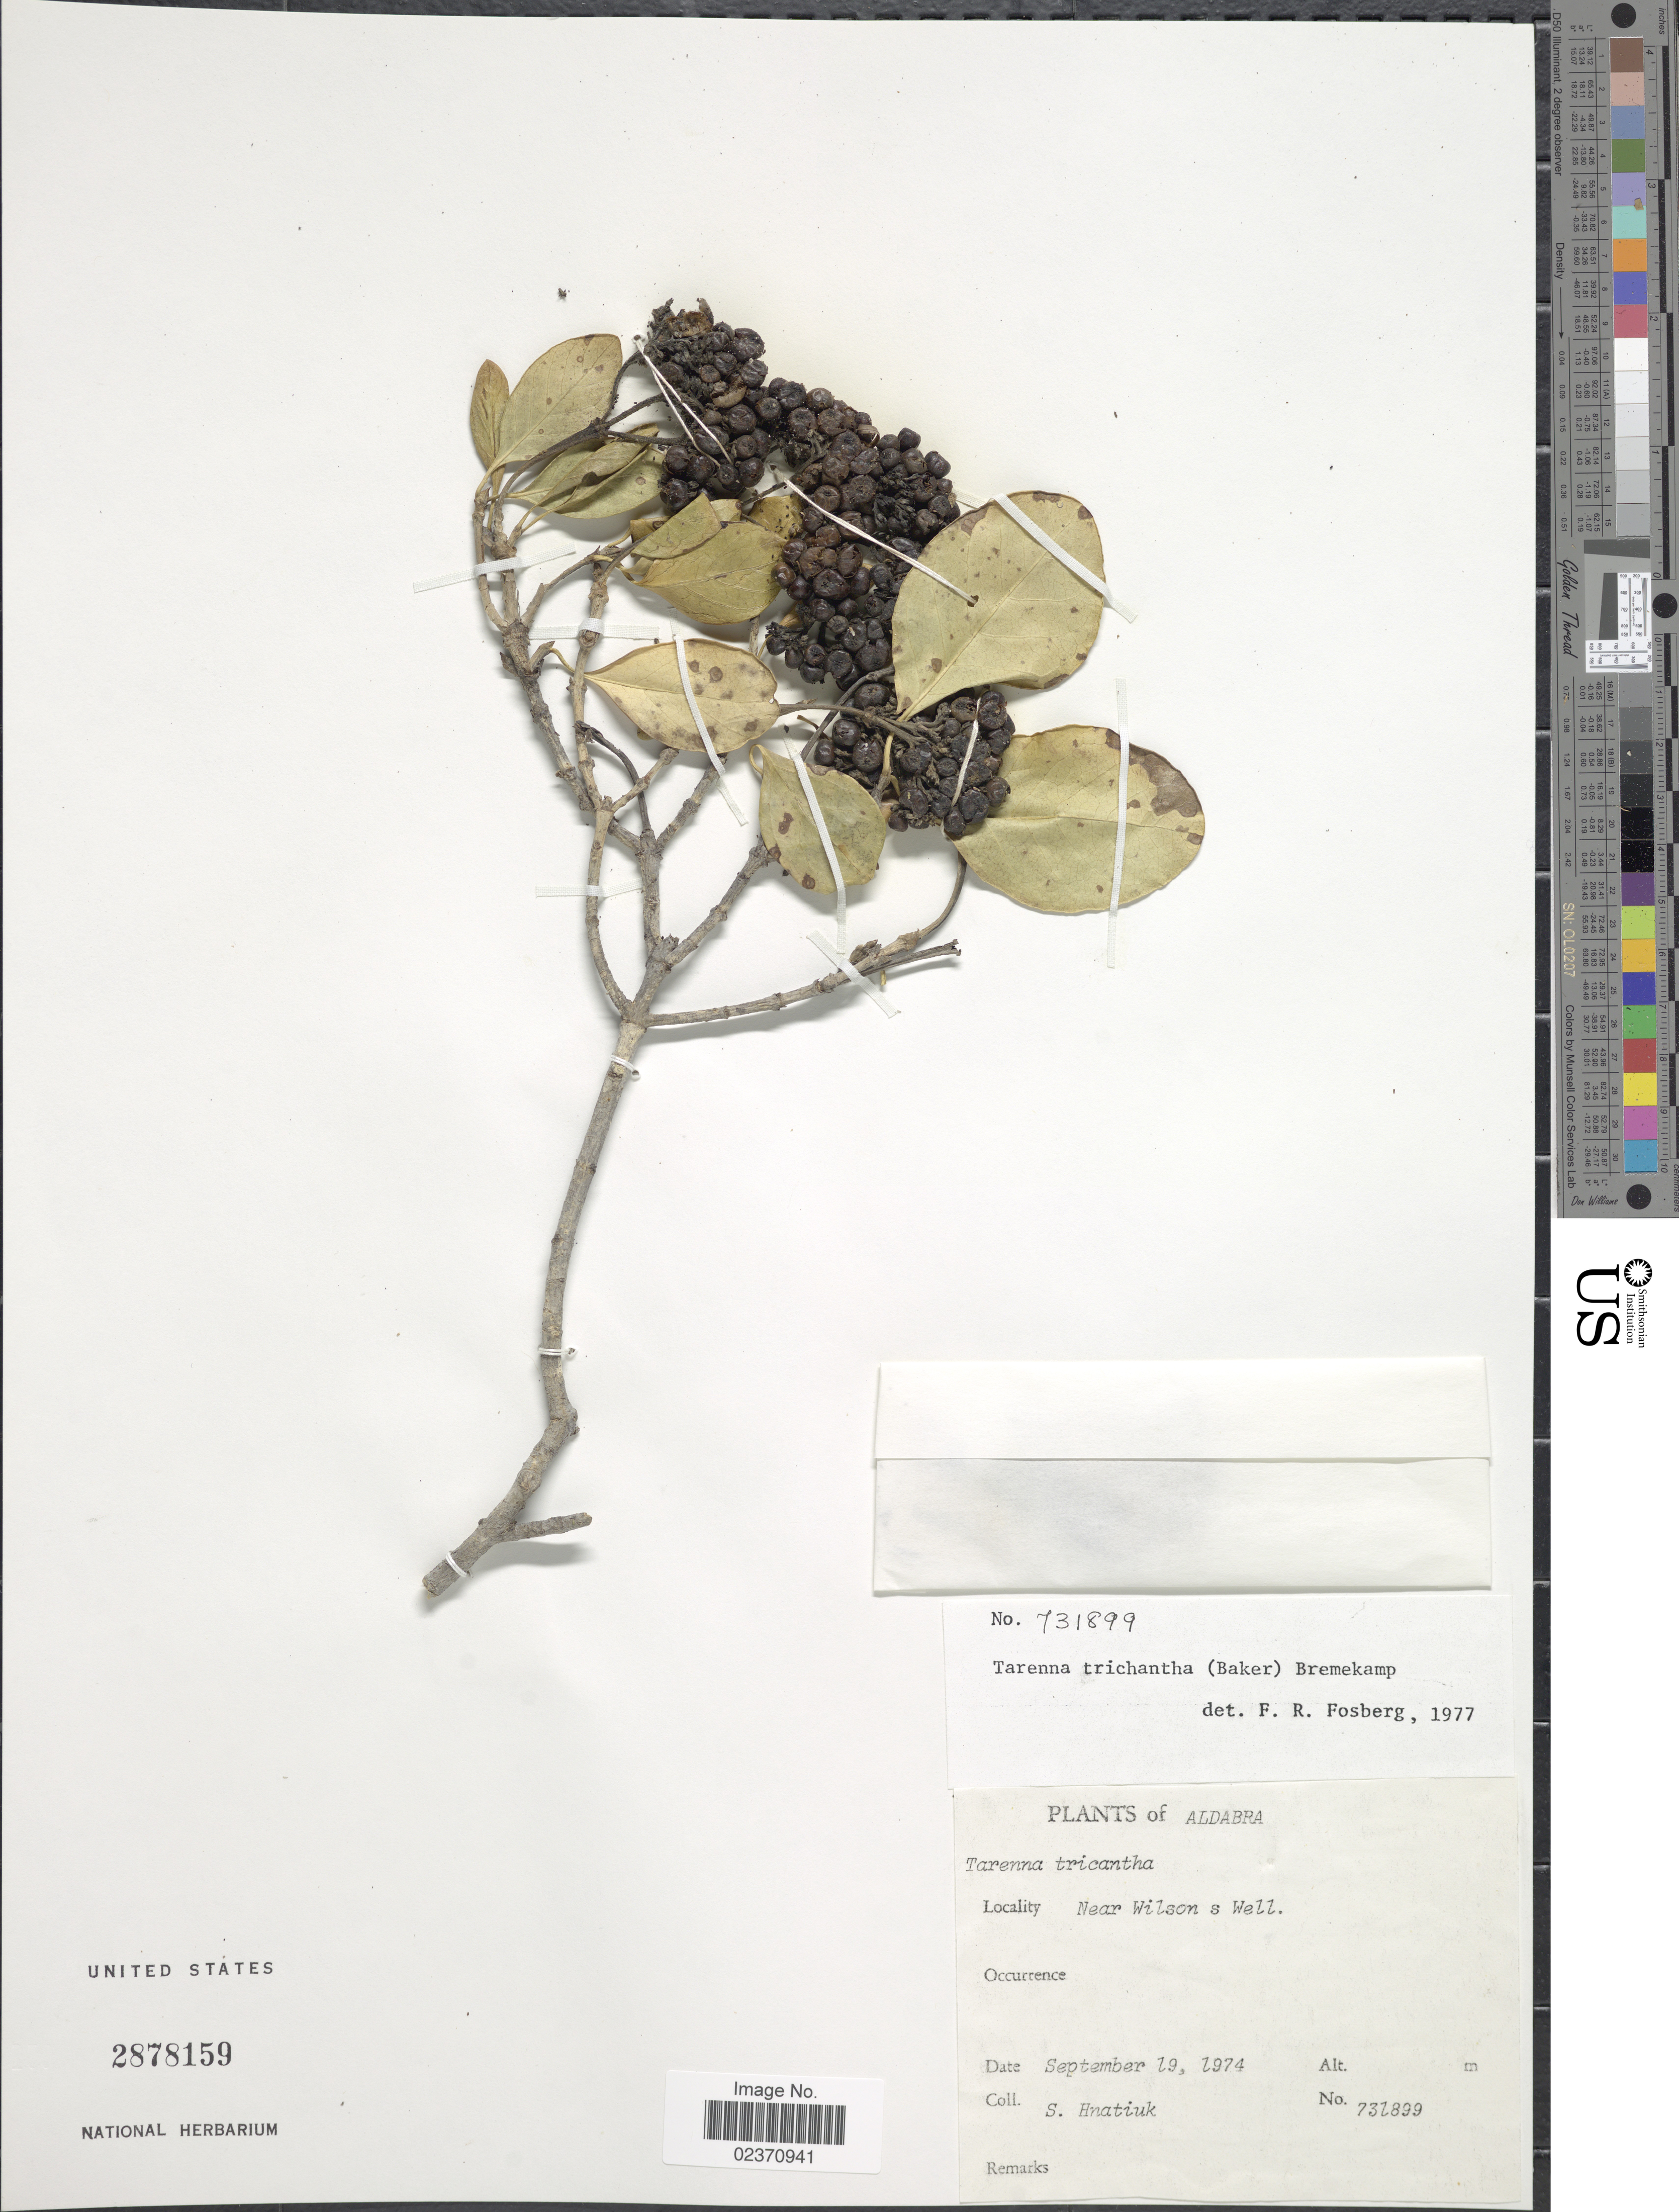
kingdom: Plantae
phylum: Tracheophyta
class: Magnoliopsida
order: Gentianales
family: Rubiaceae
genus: Paracephaelis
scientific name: Paracephaelis trichantha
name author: (Baker) De Block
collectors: R. Hnatiuk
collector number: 731899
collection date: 1974-09-19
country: Seychelles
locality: Aldabra, near Wilson s Well.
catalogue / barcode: US 2878159